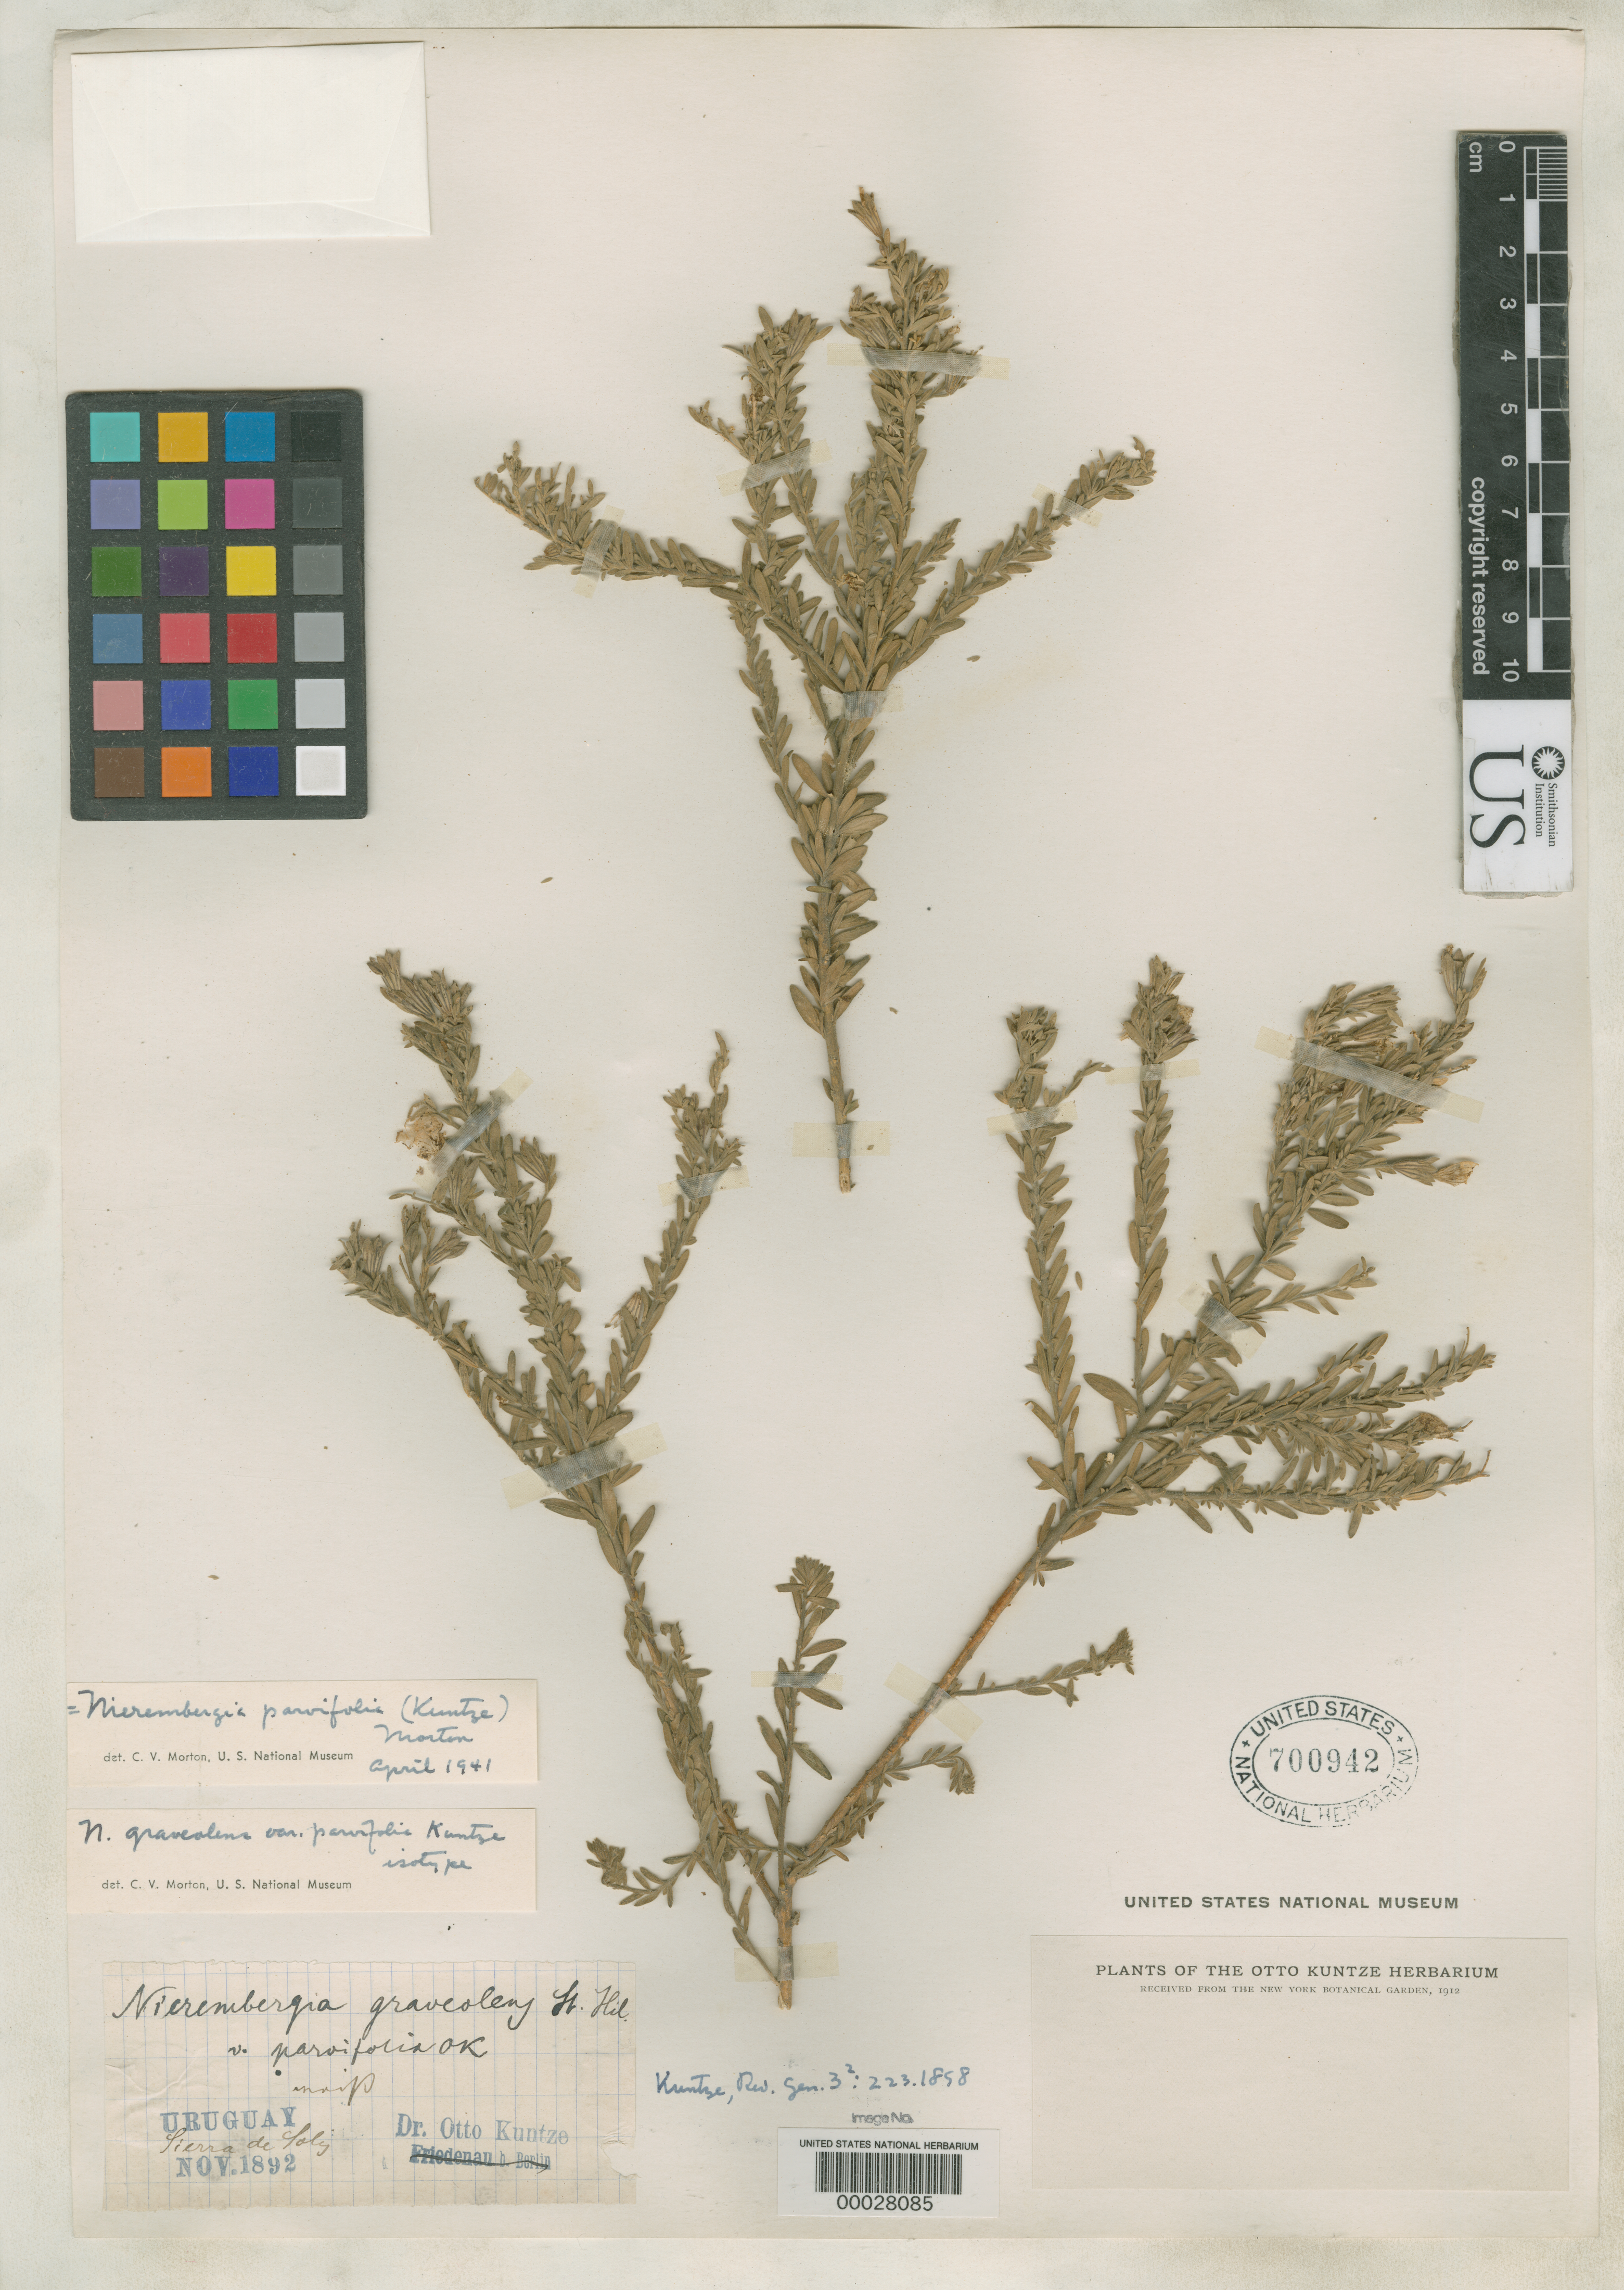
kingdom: Plantae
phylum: Tracheophyta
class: Magnoliopsida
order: Solanales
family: Solanaceae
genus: Nierembergia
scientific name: Nierembergia graveolens var. parvifolia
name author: Kuntze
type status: Type Collection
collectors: C.E.O. Kuntze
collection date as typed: Nov 1892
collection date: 1892-11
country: Uruguay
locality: Sierra de Solis.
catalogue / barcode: US 700942